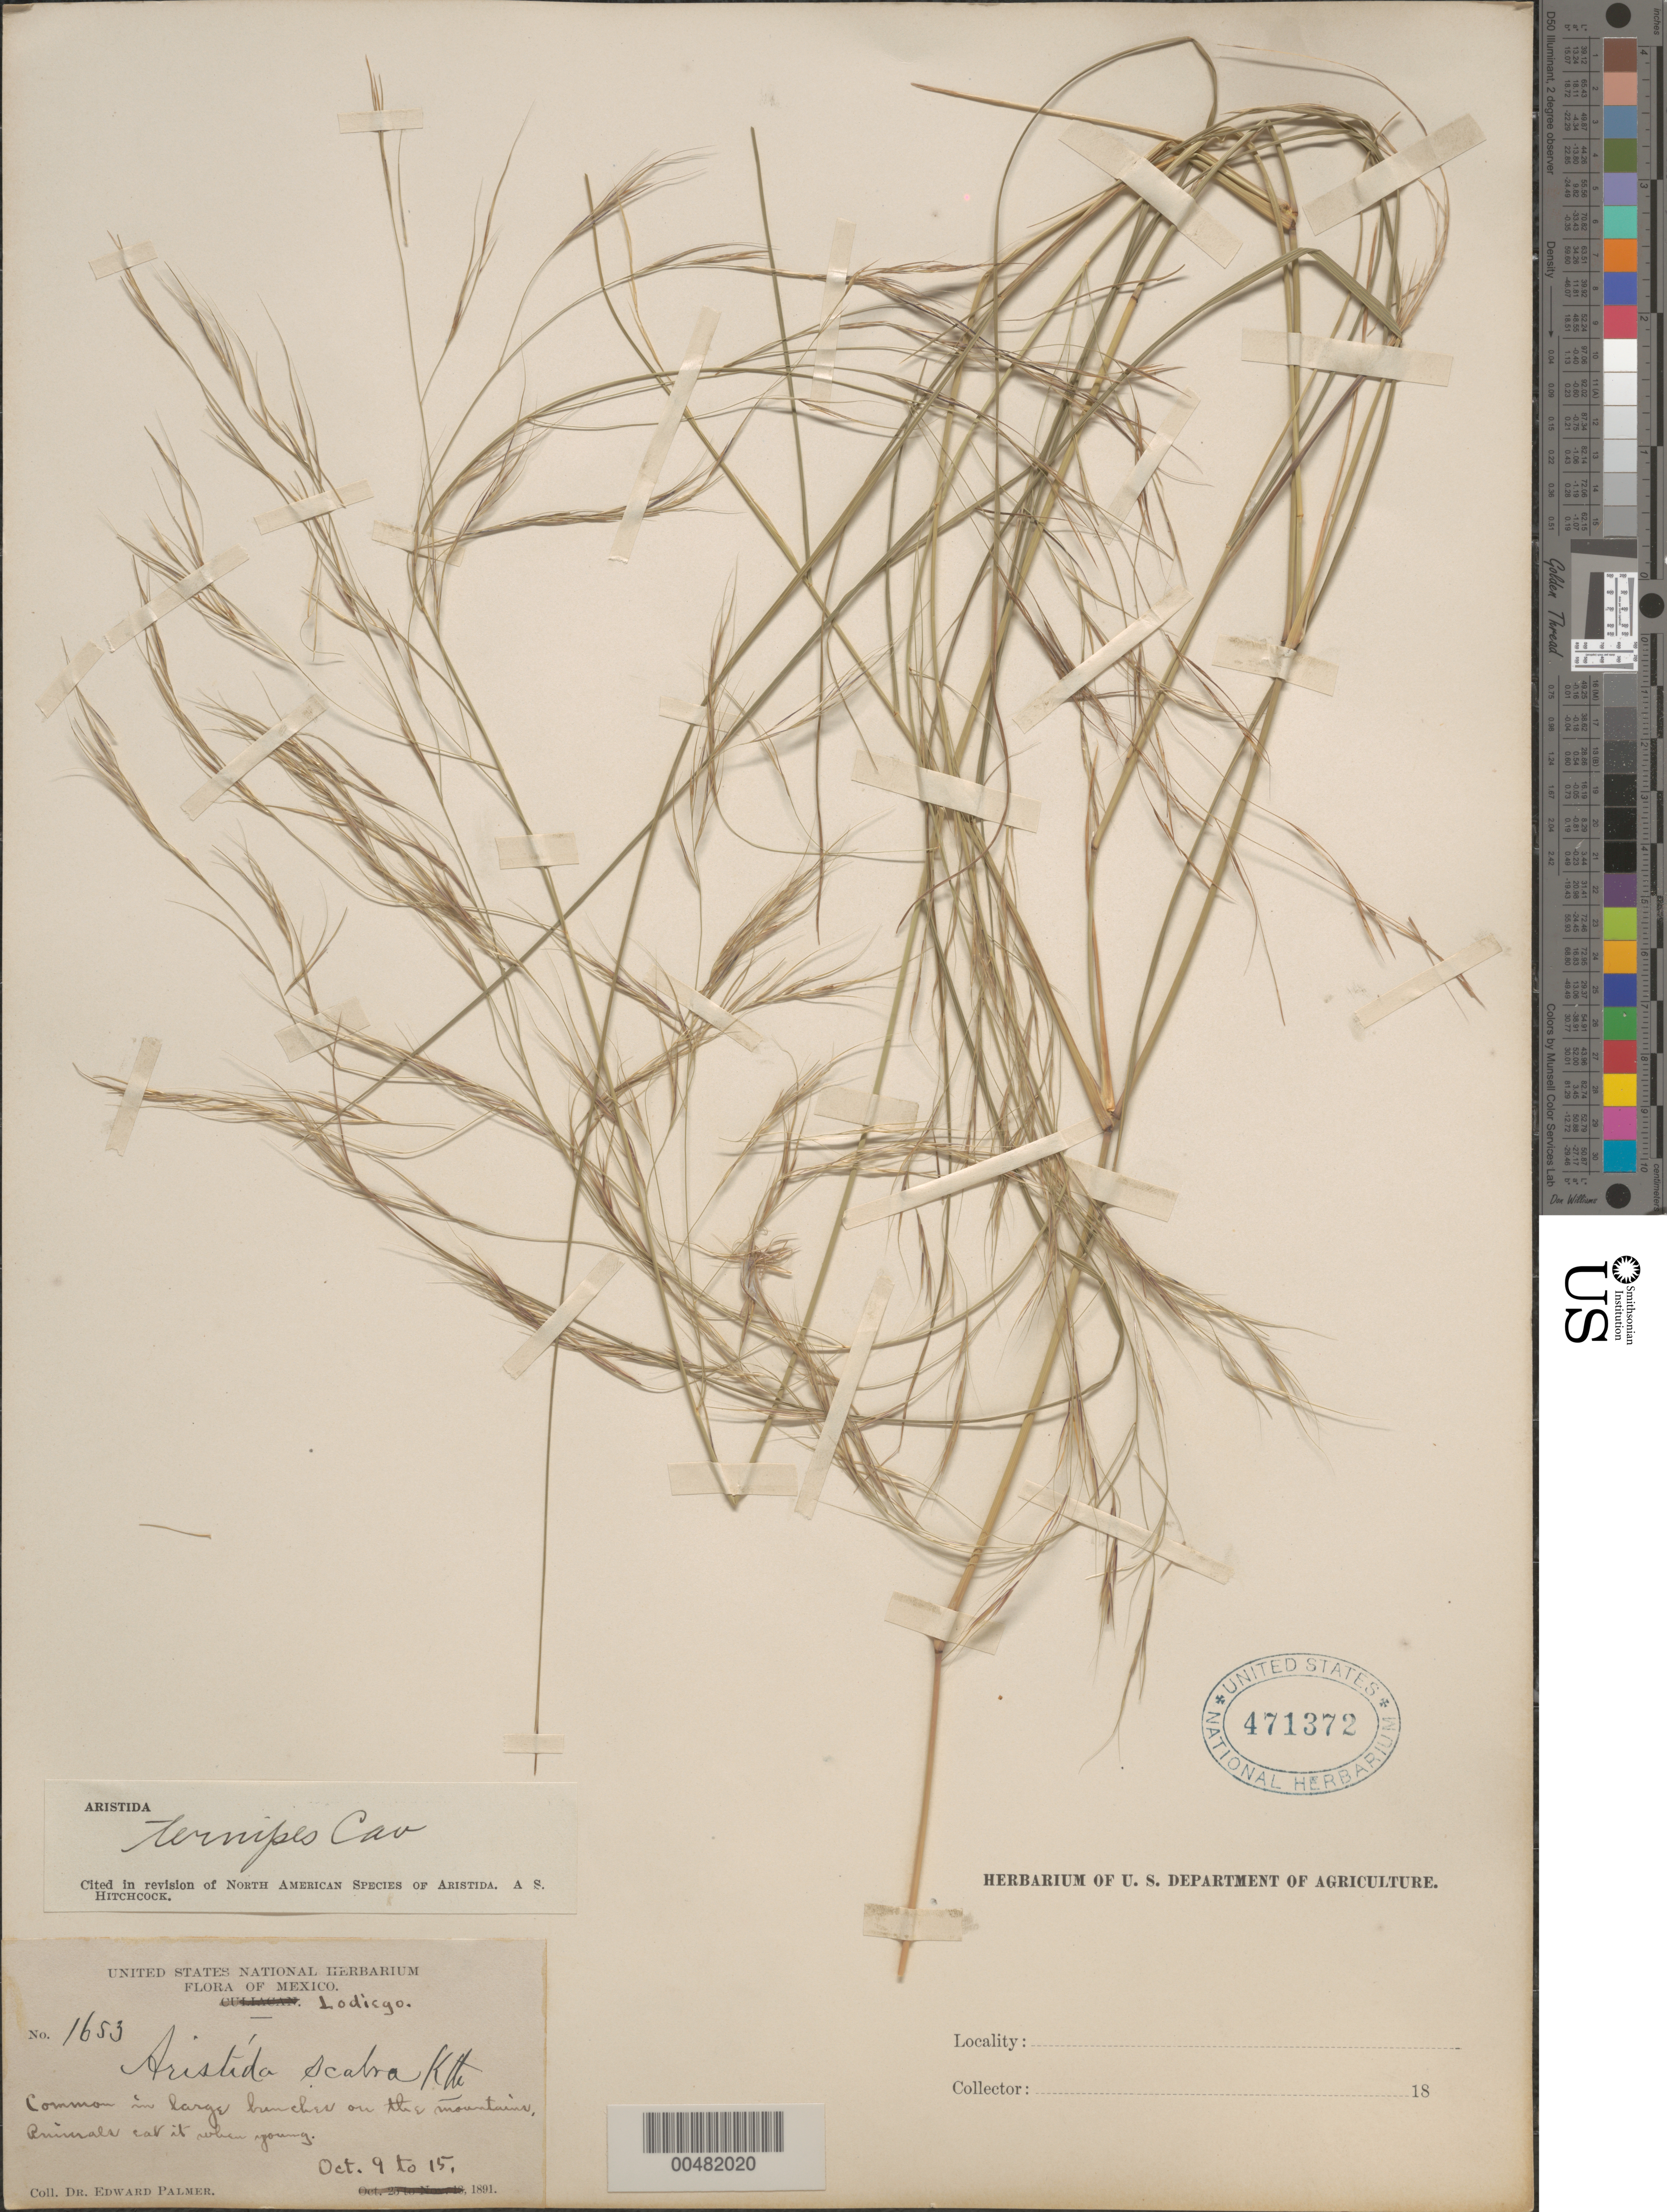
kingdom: Plantae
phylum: Tracheophyta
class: Liliopsida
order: Poales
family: Poaceae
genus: Aristida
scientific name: Aristida ternipes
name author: Cav.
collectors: E. Palmer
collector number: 1653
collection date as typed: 9 Oct 1891 to 15 Oct 1891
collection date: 1891-10-09/1891-10-15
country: Mexico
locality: Lodiego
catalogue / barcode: US 471372